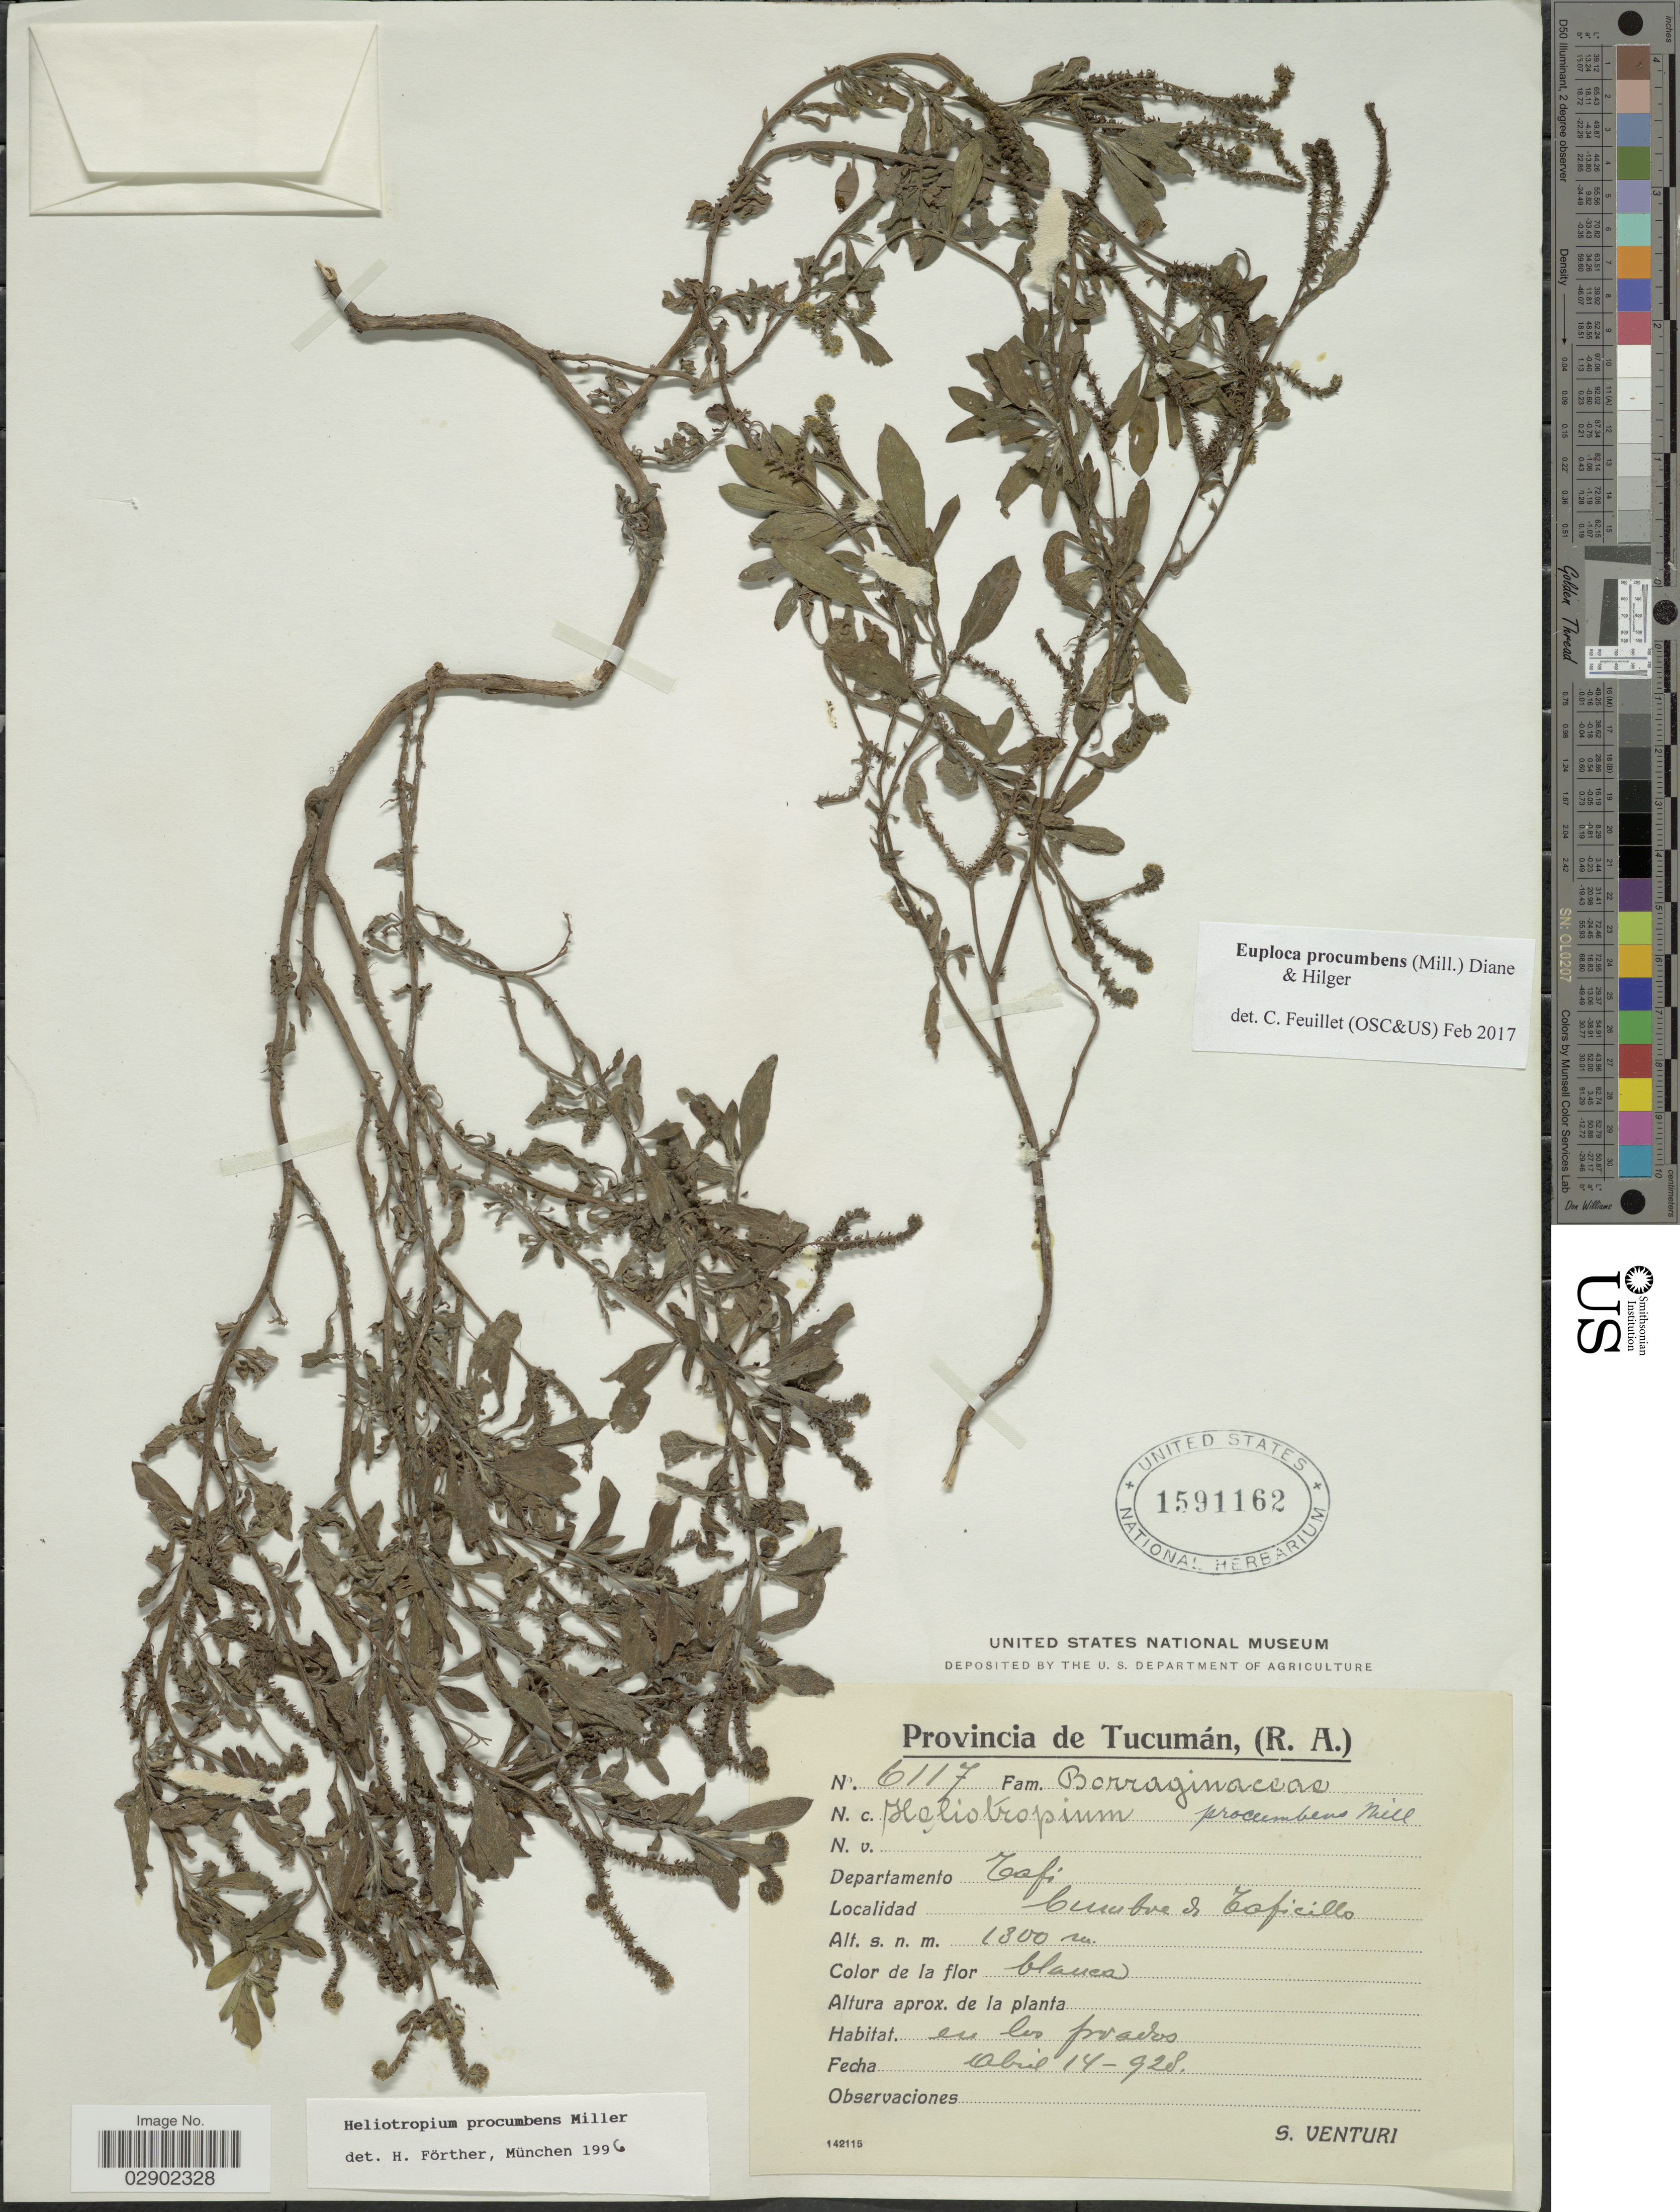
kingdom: Plantae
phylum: Tracheophyta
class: Magnoliopsida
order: Boraginales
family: Heliotropiaceae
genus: Euploca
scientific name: Euploca procumbens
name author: (Mill.) Diane & Hilger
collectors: S. Venturi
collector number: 6117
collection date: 1928-04-14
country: Argentina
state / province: Tucuman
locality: Departamento Tafi. Cumbre de Taficillo.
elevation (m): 1800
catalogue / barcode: US 1591162